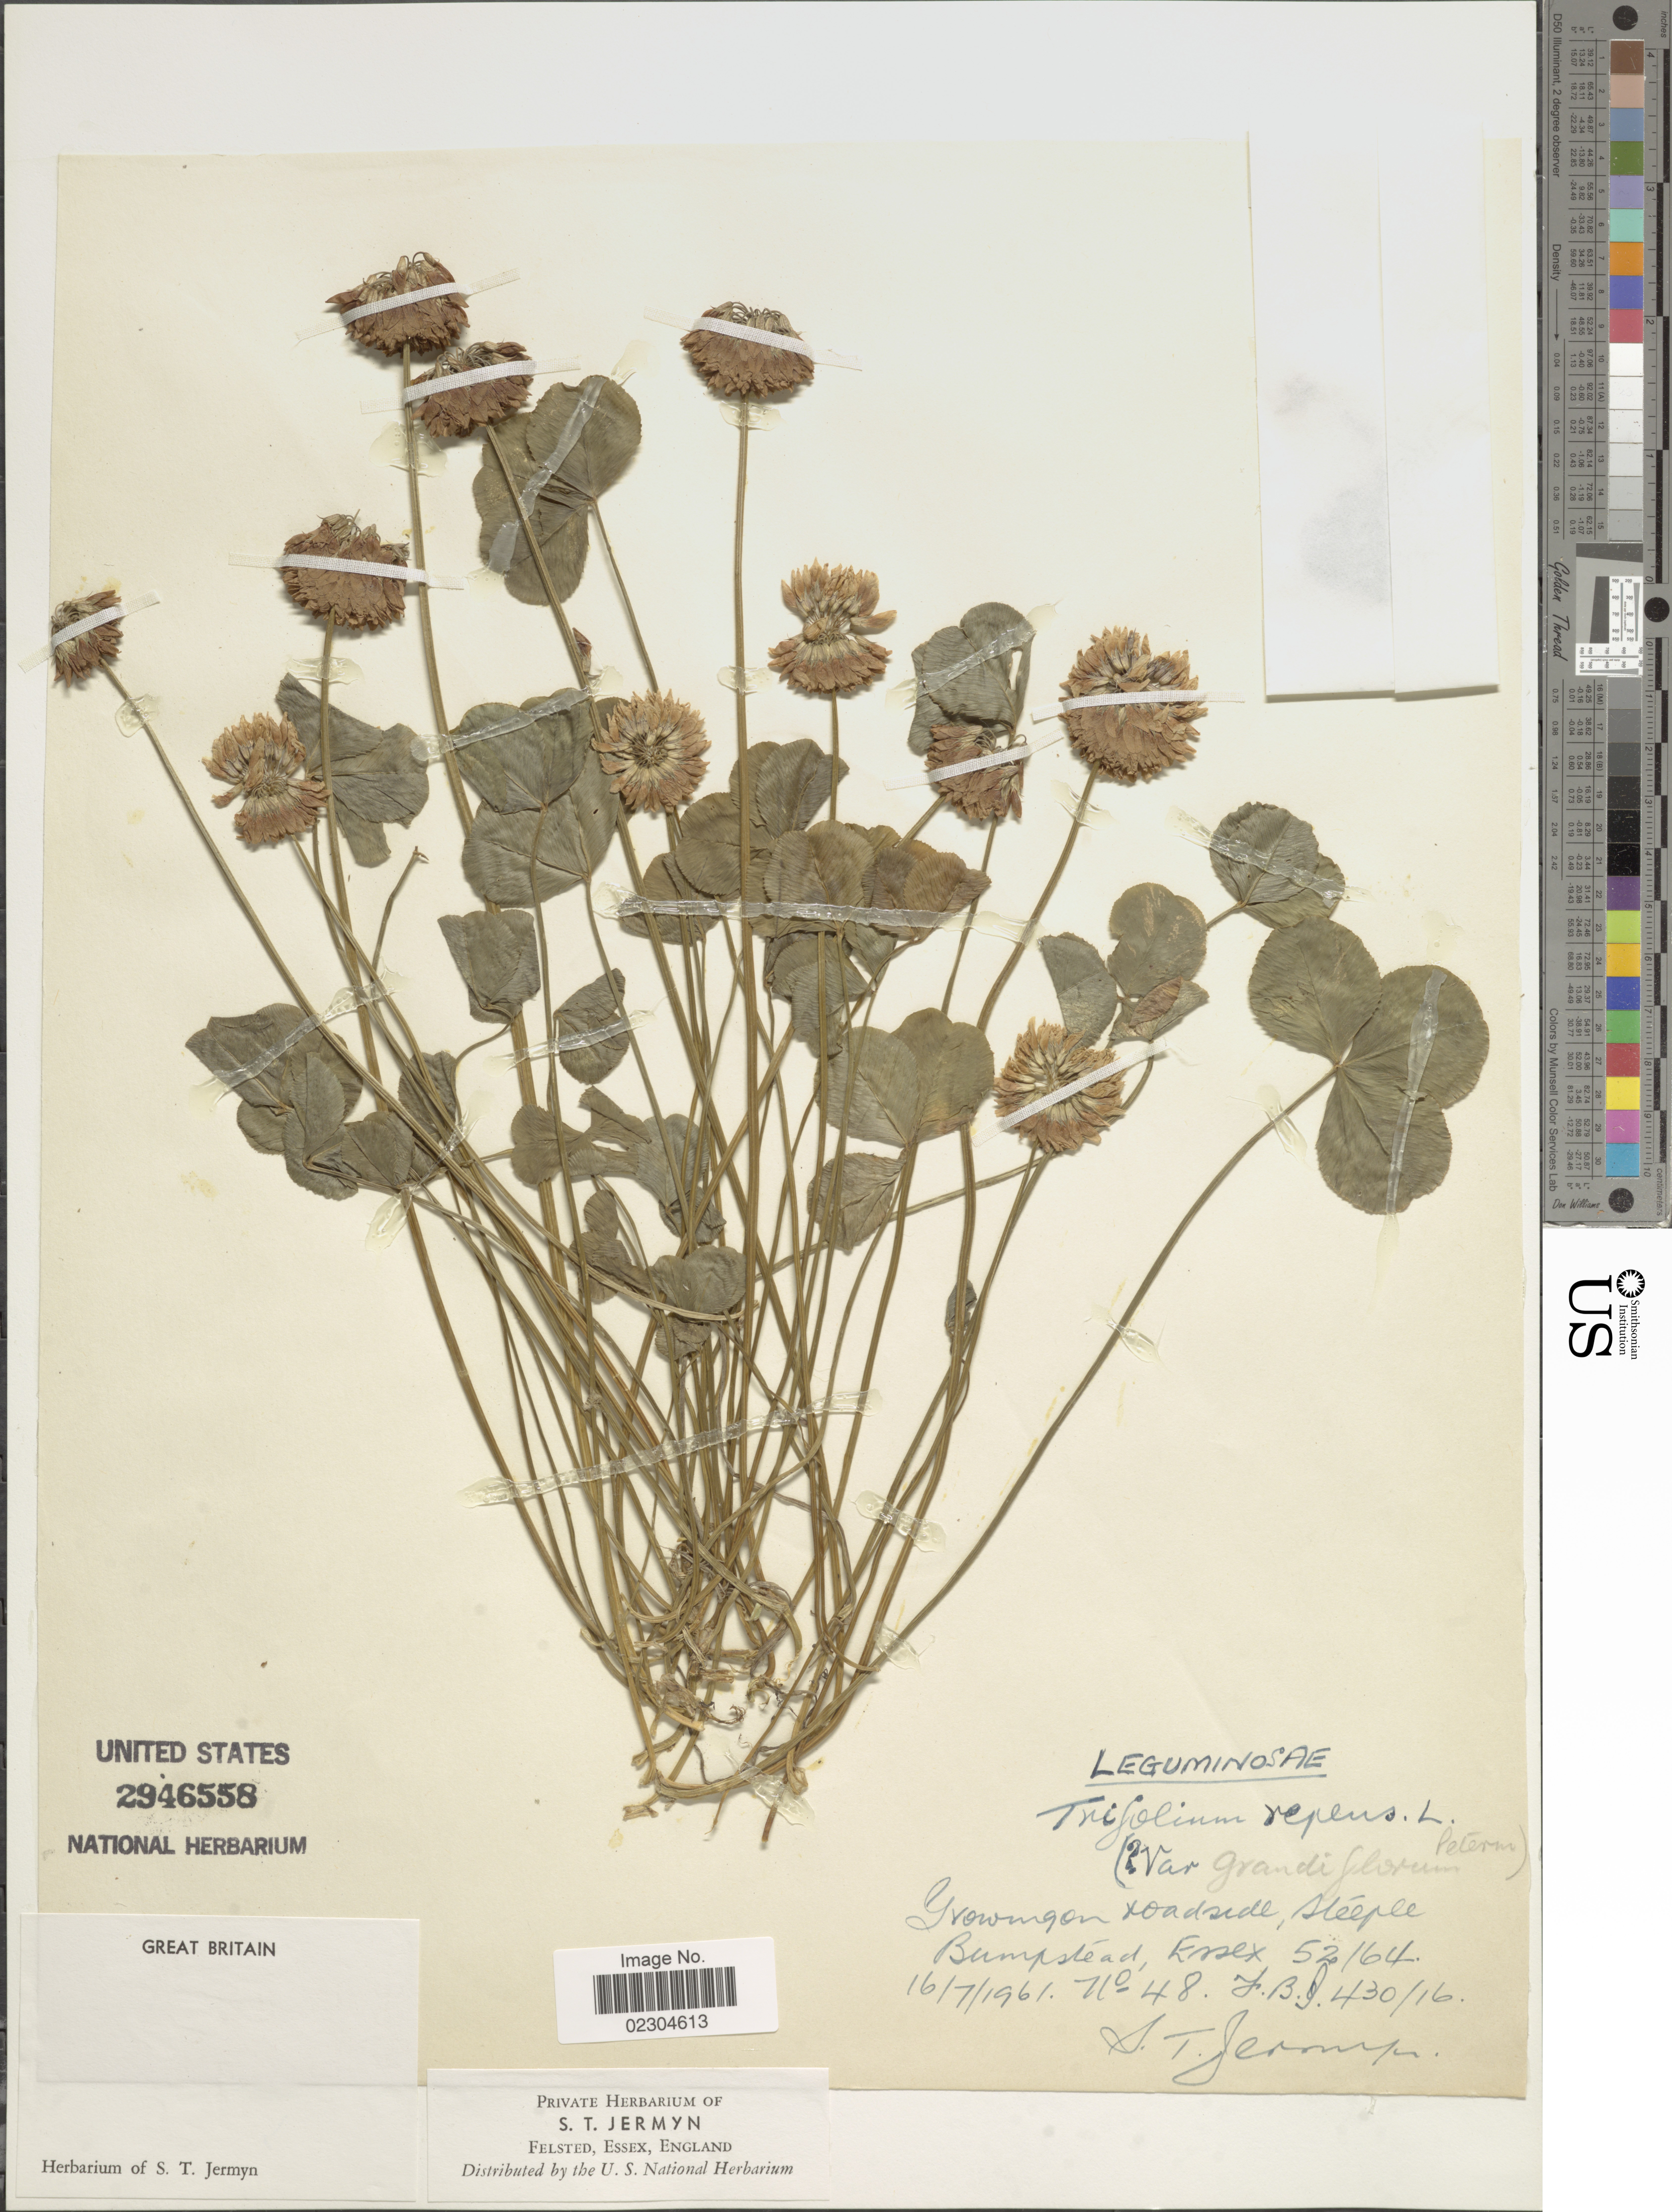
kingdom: Plantae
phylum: Tracheophyta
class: Magnoliopsida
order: Fabales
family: Fabaceae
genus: Trifolium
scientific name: Trifolium repens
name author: L.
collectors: S. Jermyn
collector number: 48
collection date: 1961-07-16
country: United Kingdom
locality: Great Britain, Bumpstead, Essex 52/64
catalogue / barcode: US 2946558